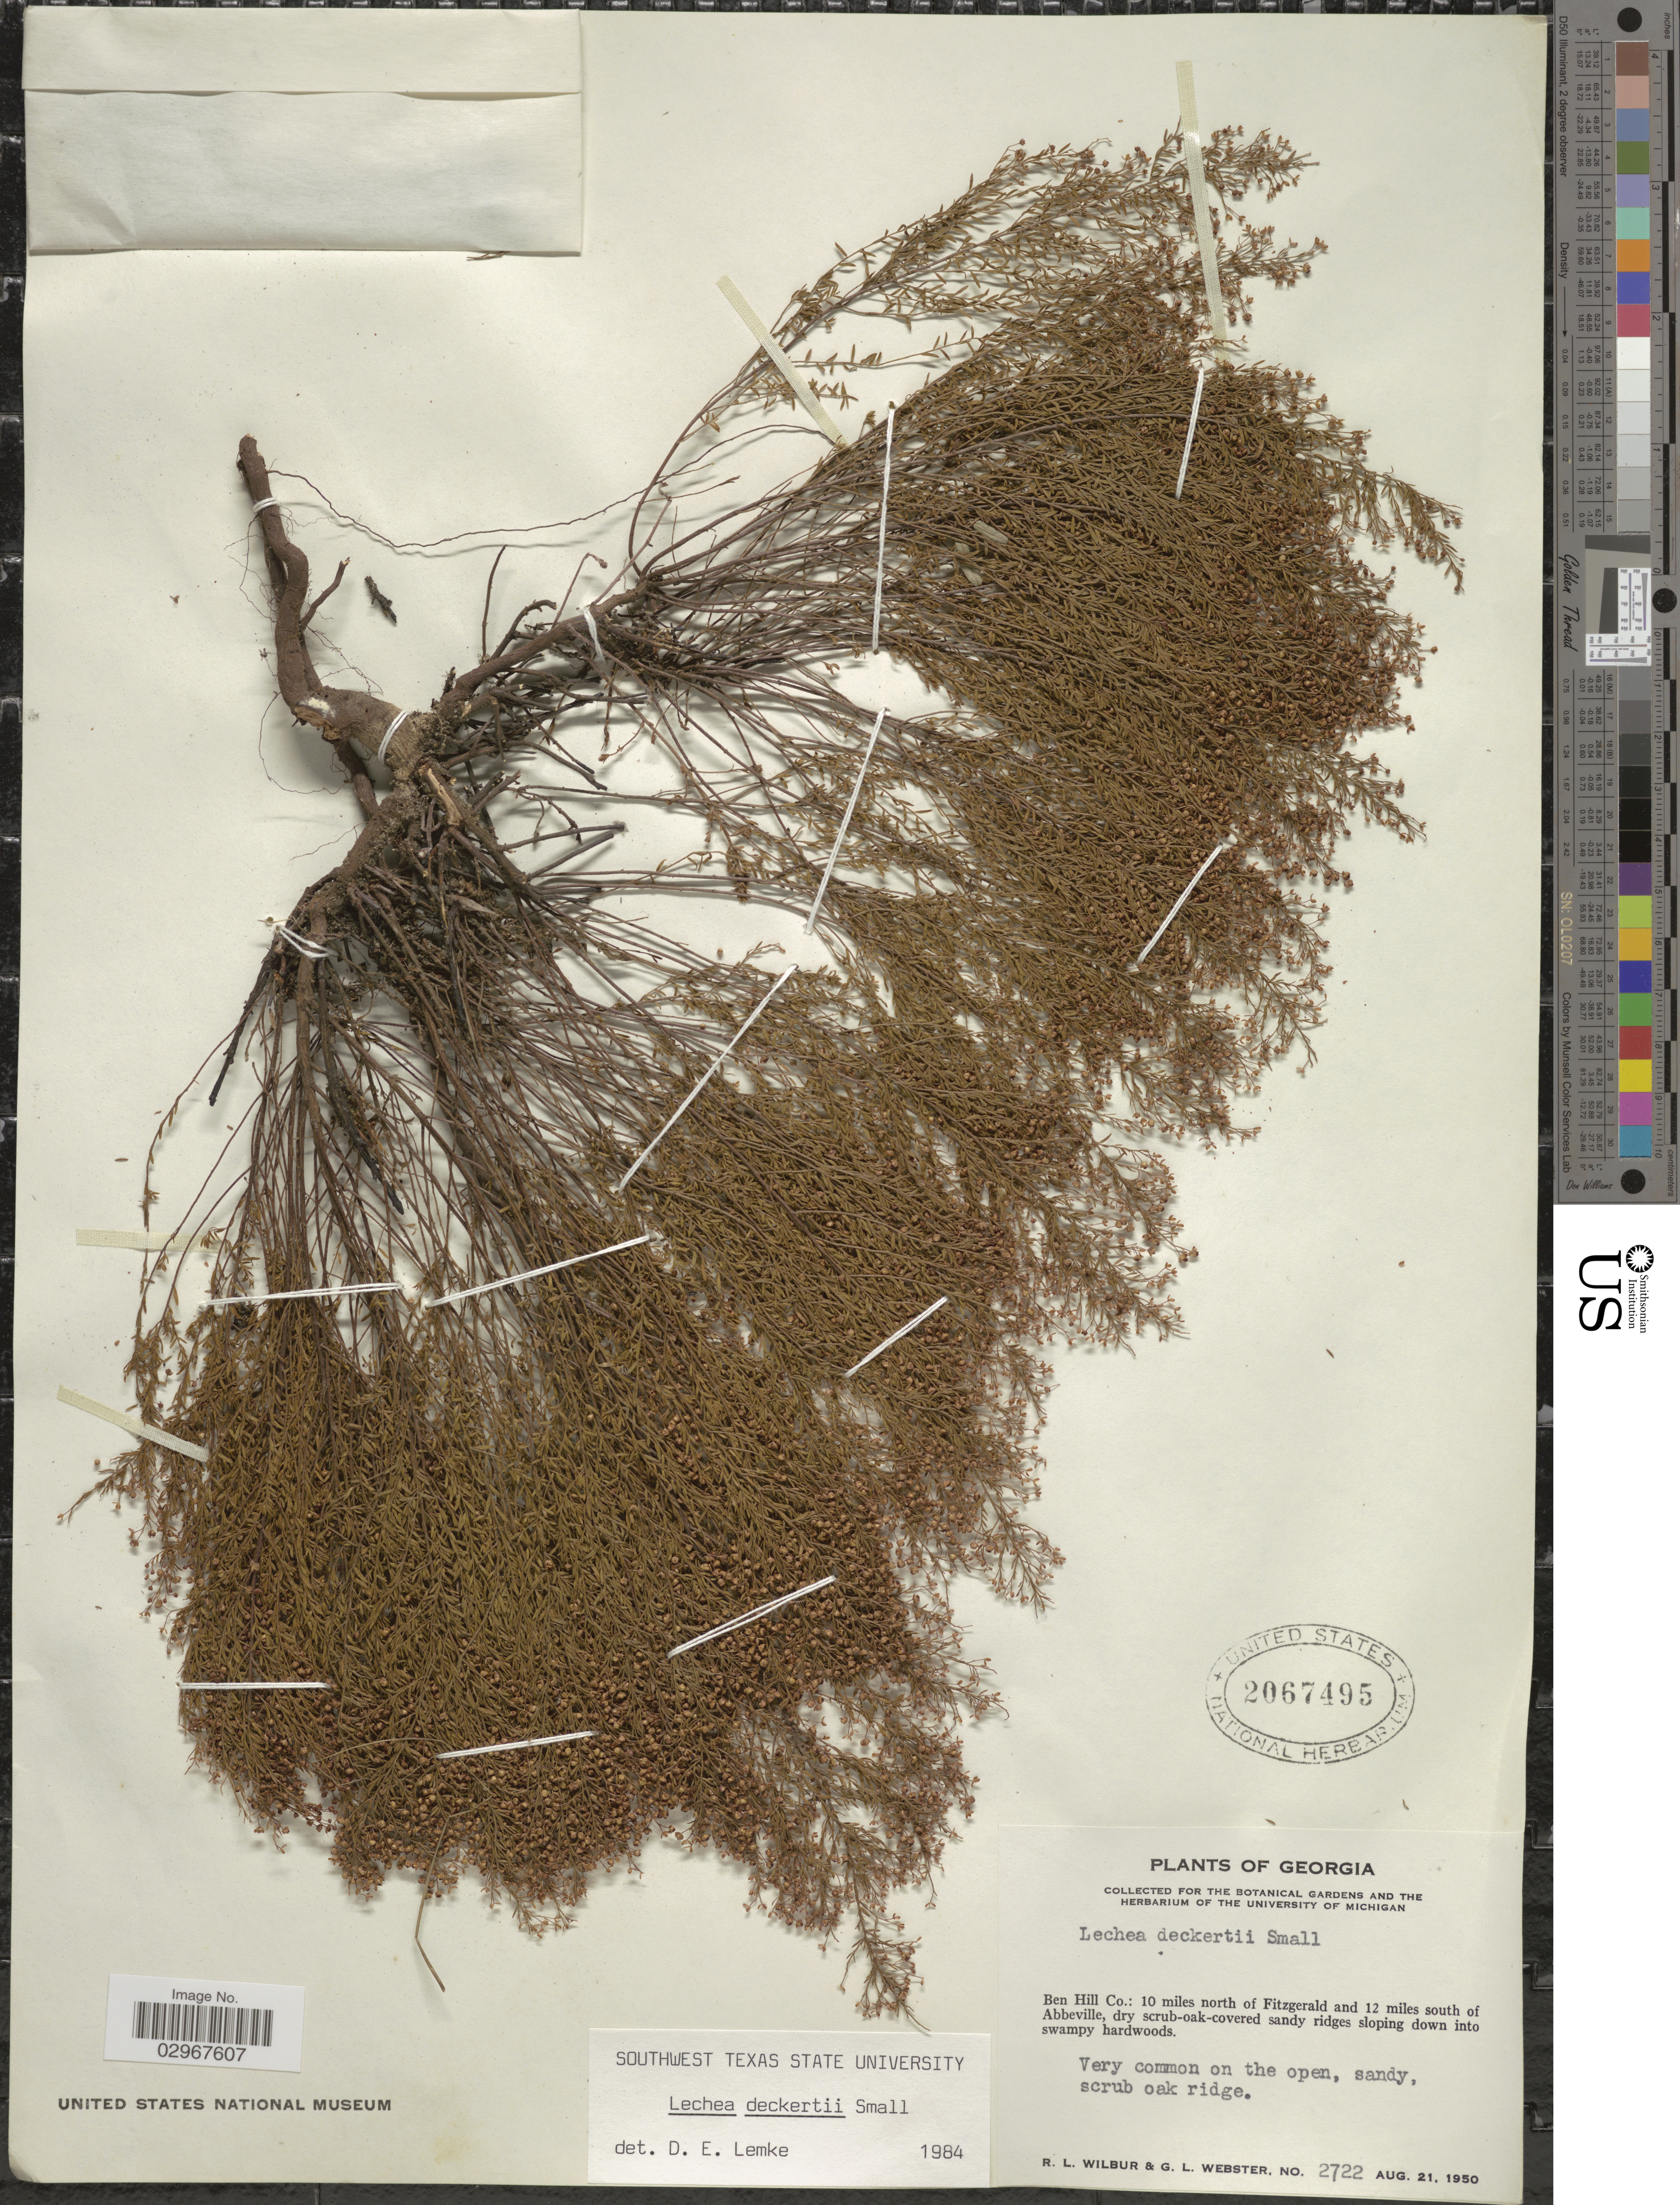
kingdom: Plantae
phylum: Tracheophyta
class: Magnoliopsida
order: Malvales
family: Cistaceae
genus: Lechea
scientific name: Lechea deckertii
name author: Small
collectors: R. L. Wilbur & G. L. Webster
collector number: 2722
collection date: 1950-08-21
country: United States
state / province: Georgia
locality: Ben Hill Co.: 10 miles north of Fitzgerald and 12 miles south of Abbeville.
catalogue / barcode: US 2067495